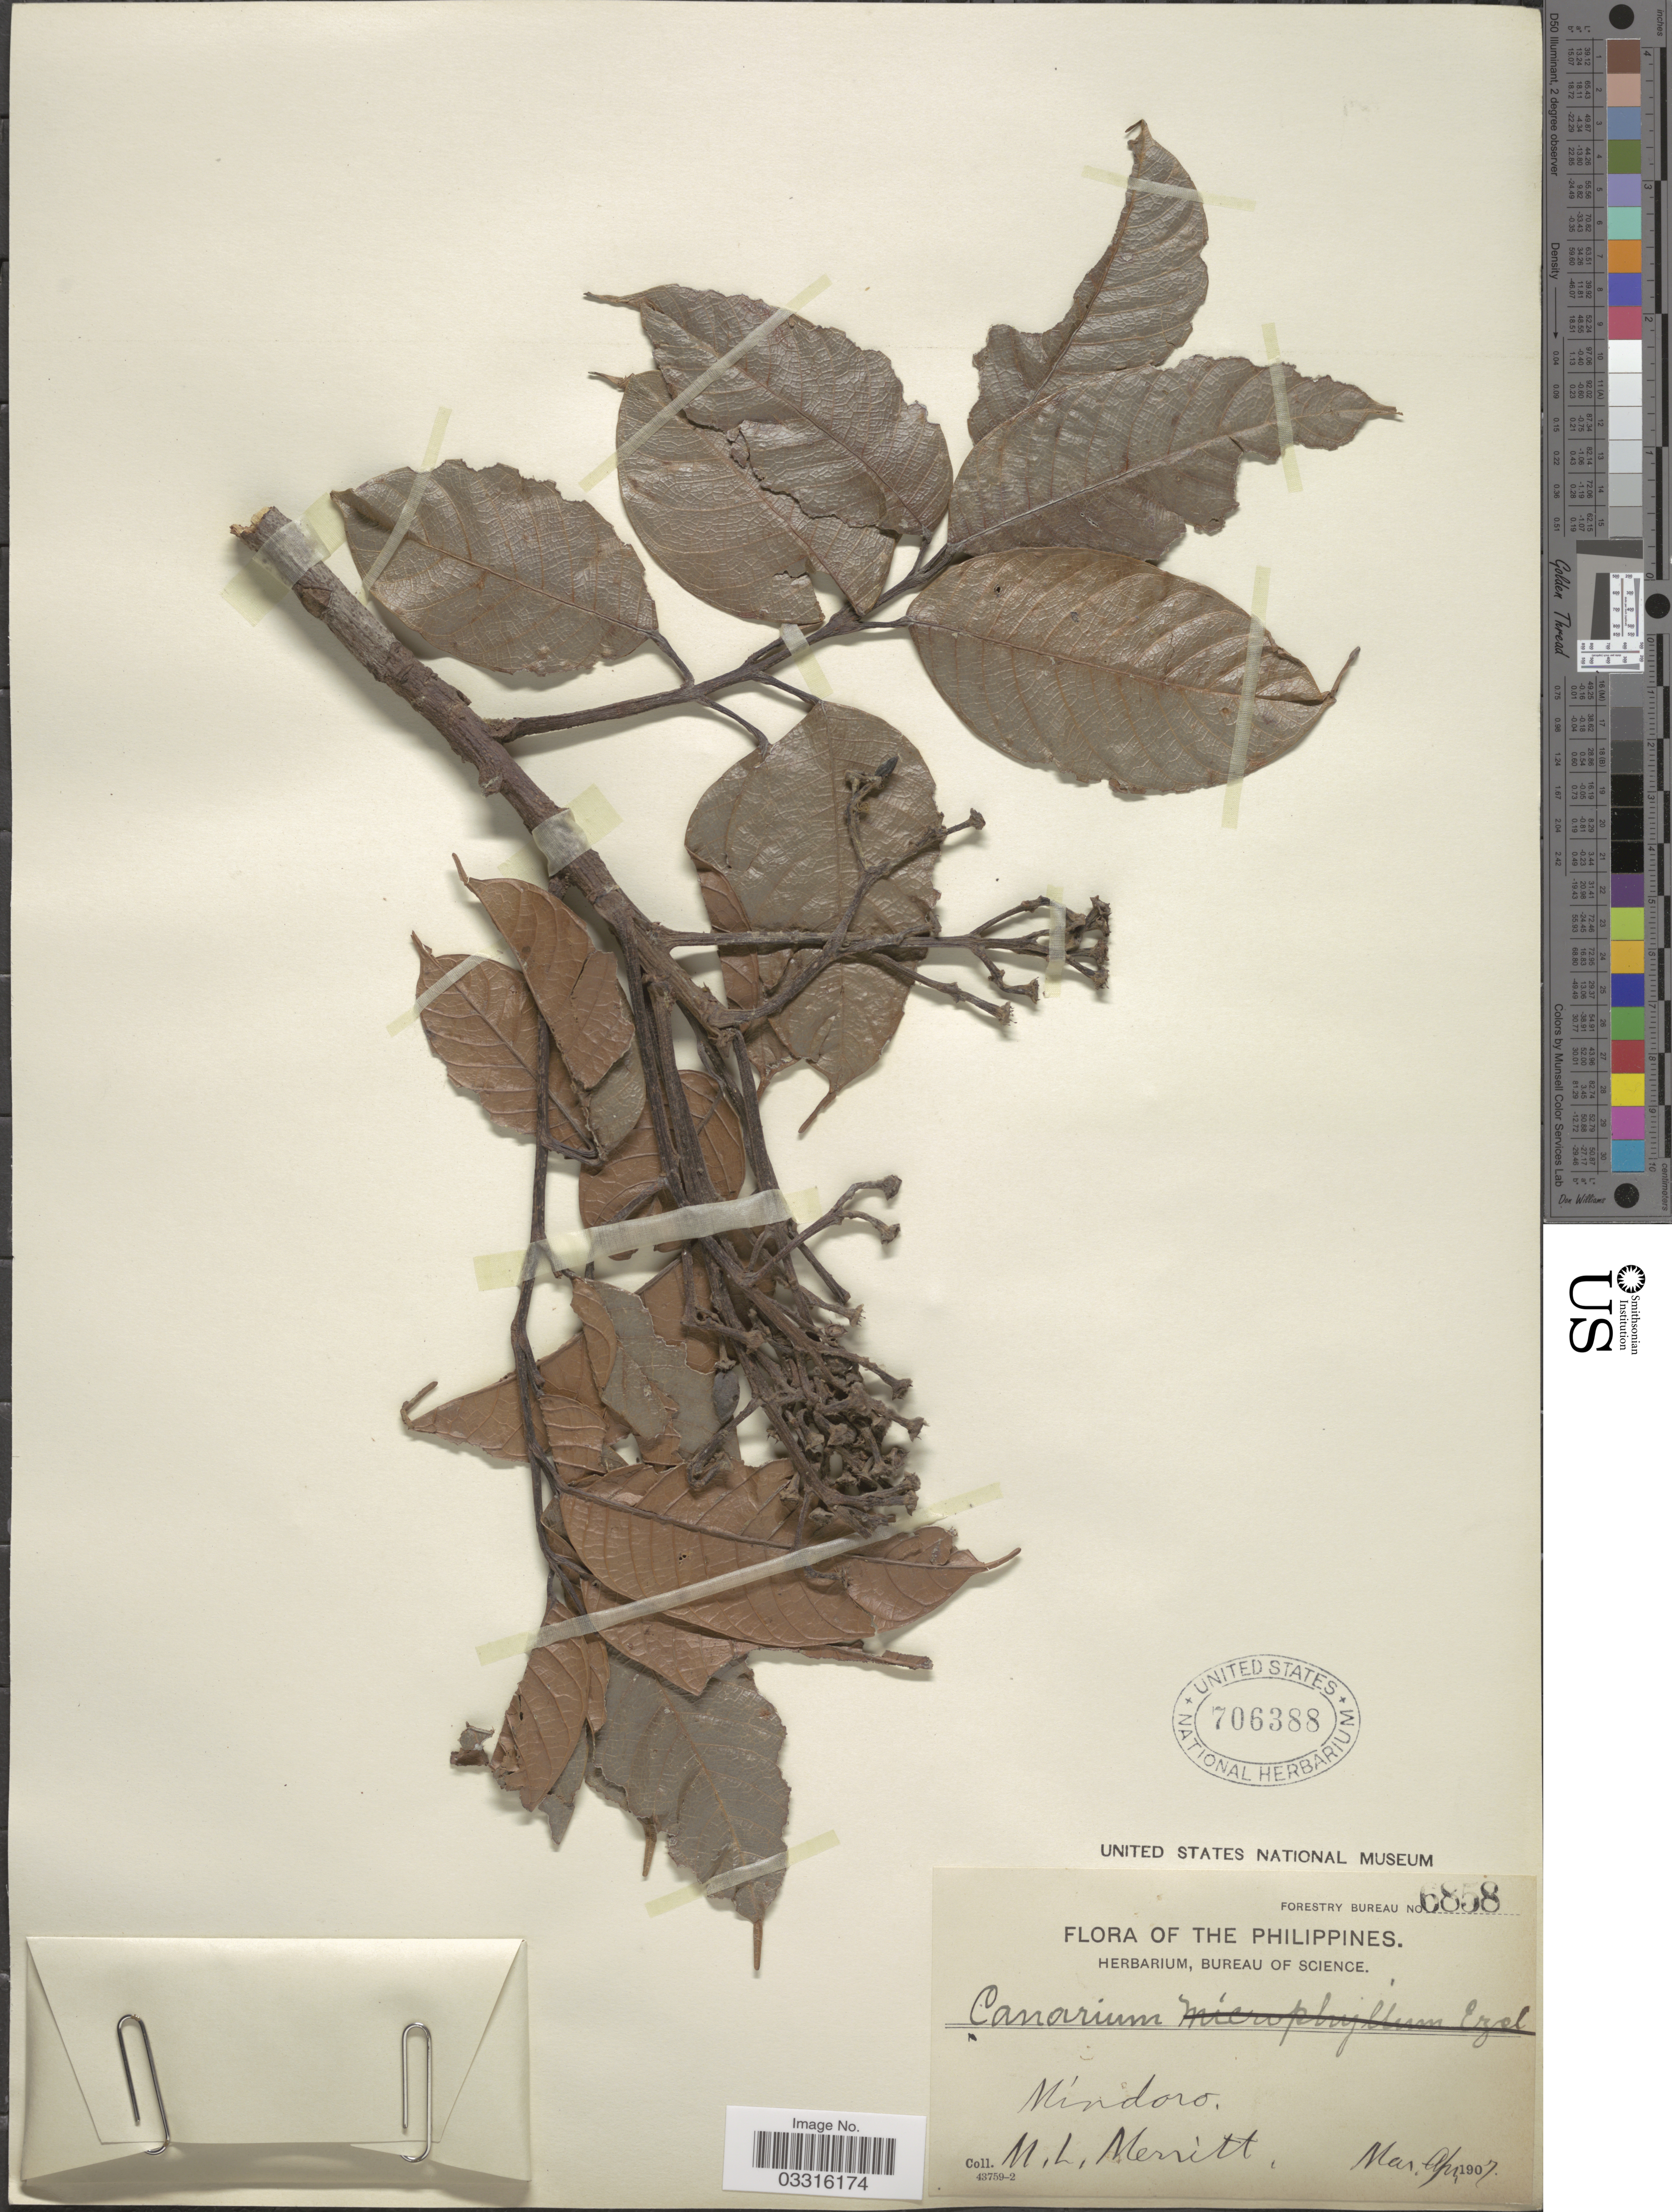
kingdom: Plantae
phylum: Tracheophyta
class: Magnoliopsida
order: Sapindales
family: Burseraceae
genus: Canarium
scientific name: Canarium sp.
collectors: M. L. Merritt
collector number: Forestry Bureau 6858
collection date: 1907-03/1907-04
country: Philippines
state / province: Mimaropa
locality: Mindoro.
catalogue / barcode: US 706388